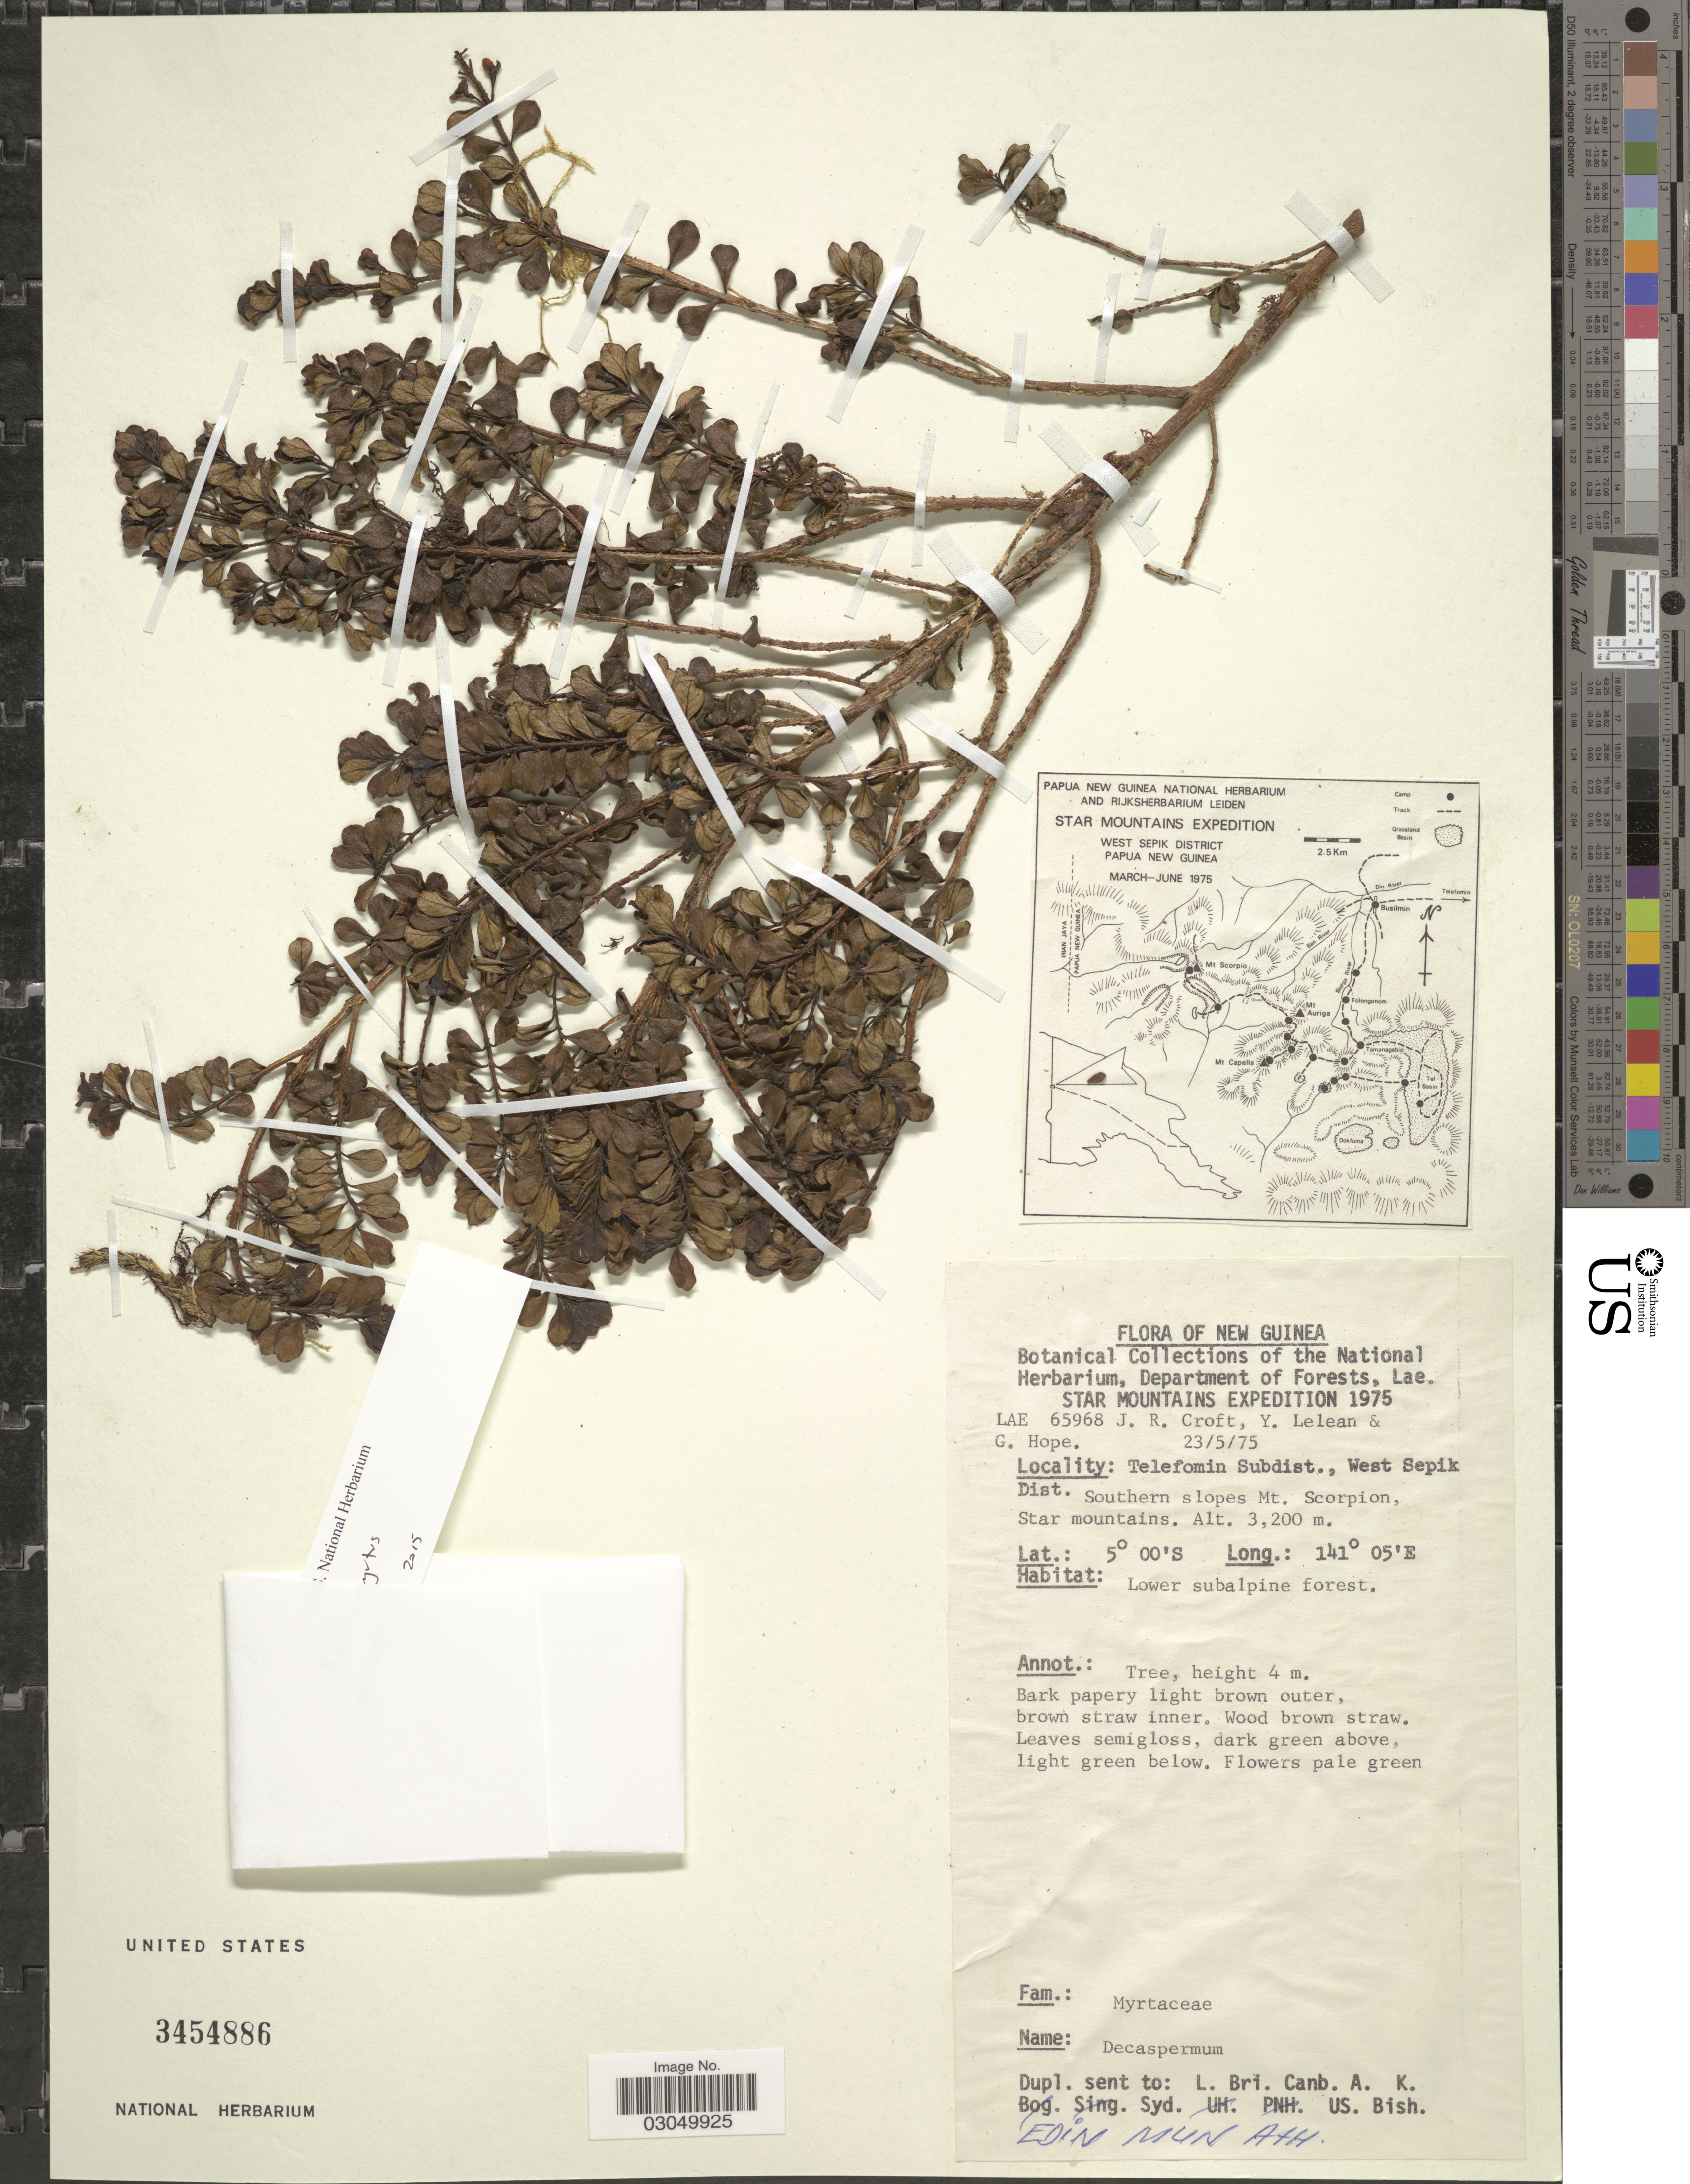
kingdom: Plantae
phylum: Tracheophyta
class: Magnoliopsida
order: Myrtales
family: Myrtaceae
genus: Xanthomyrtus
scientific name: Xanthomyrtus sp.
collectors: J. R. Croft, Y. Lelean & G. Hope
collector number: LAE 65968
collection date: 1975-05-23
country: Papua New Guinea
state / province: Sandaun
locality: New Guinea. Star Mountains. Telefomin Subdist., West Sepik Dist. Southern slopes Mt. Scorpion.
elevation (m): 3200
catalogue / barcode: US 3454886